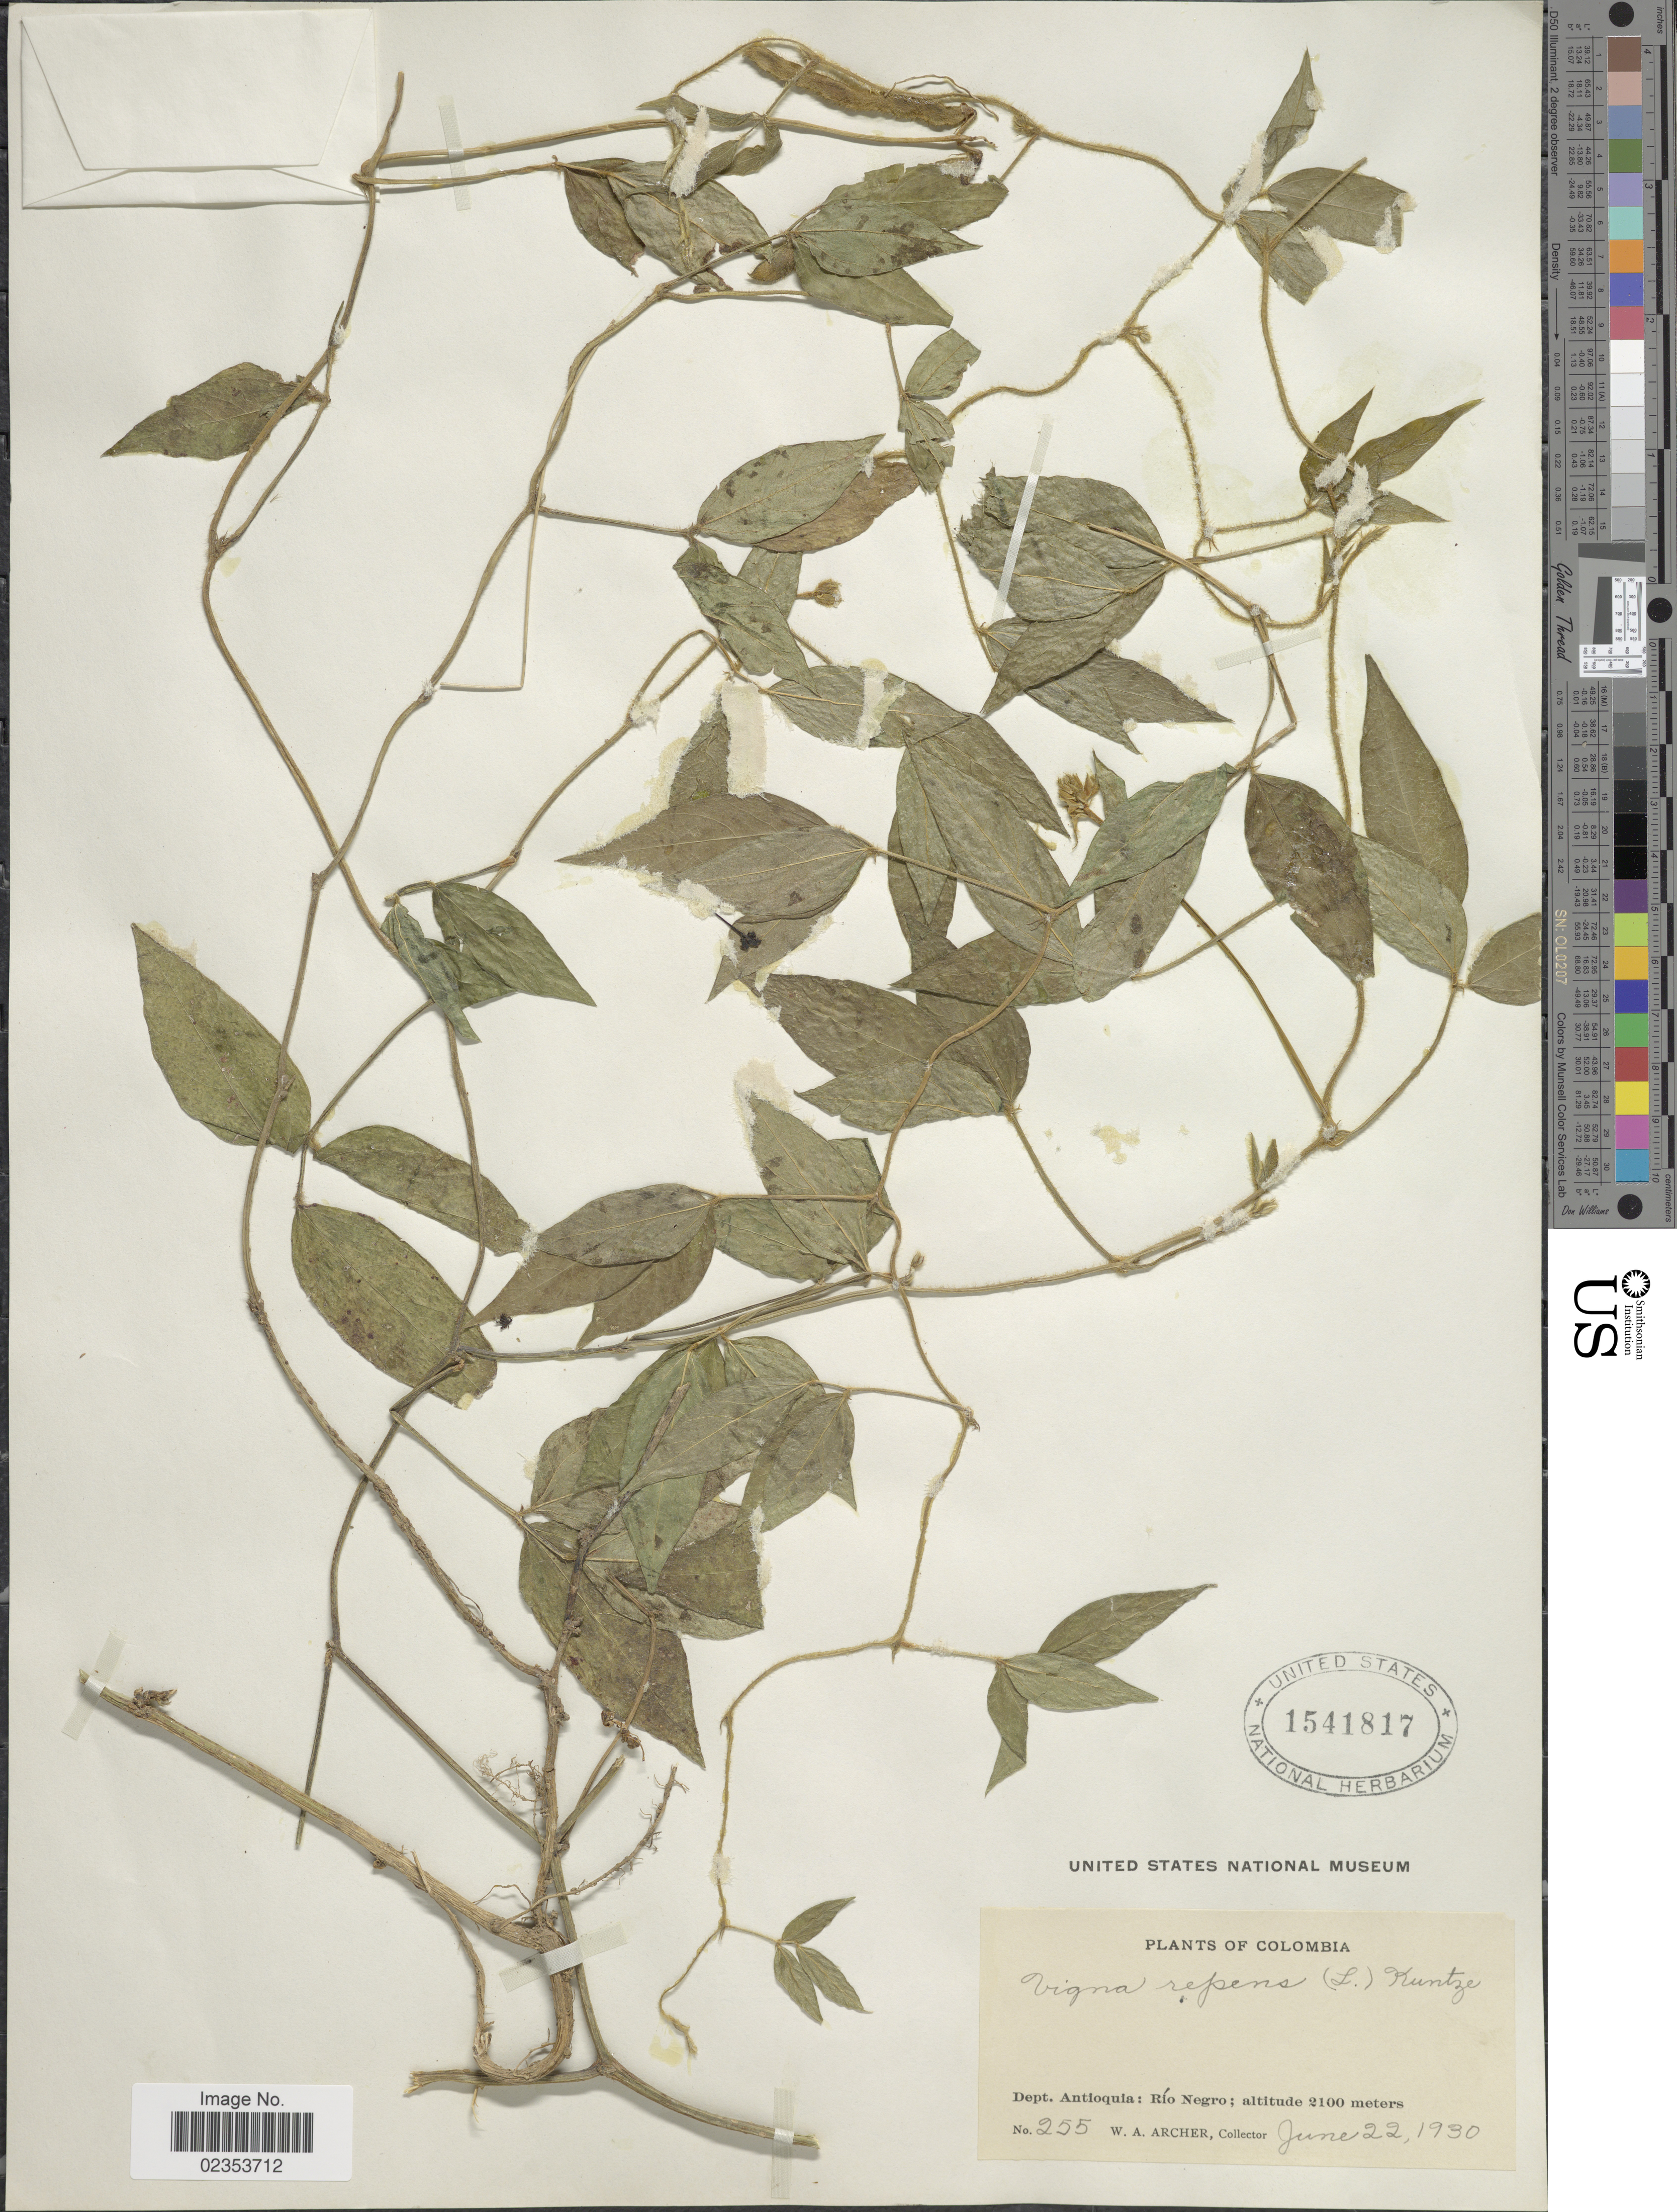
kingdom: Plantae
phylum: Tracheophyta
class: Magnoliopsida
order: Fabales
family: Fabaceae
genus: Vigna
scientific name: Vigna luteola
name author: (Jacq.) Benth.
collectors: W. A. Archer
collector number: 255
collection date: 1930-06-22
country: Colombia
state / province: Antioquia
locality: Dept. Antioquia: Rio Negro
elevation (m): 2100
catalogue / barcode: US 1541817